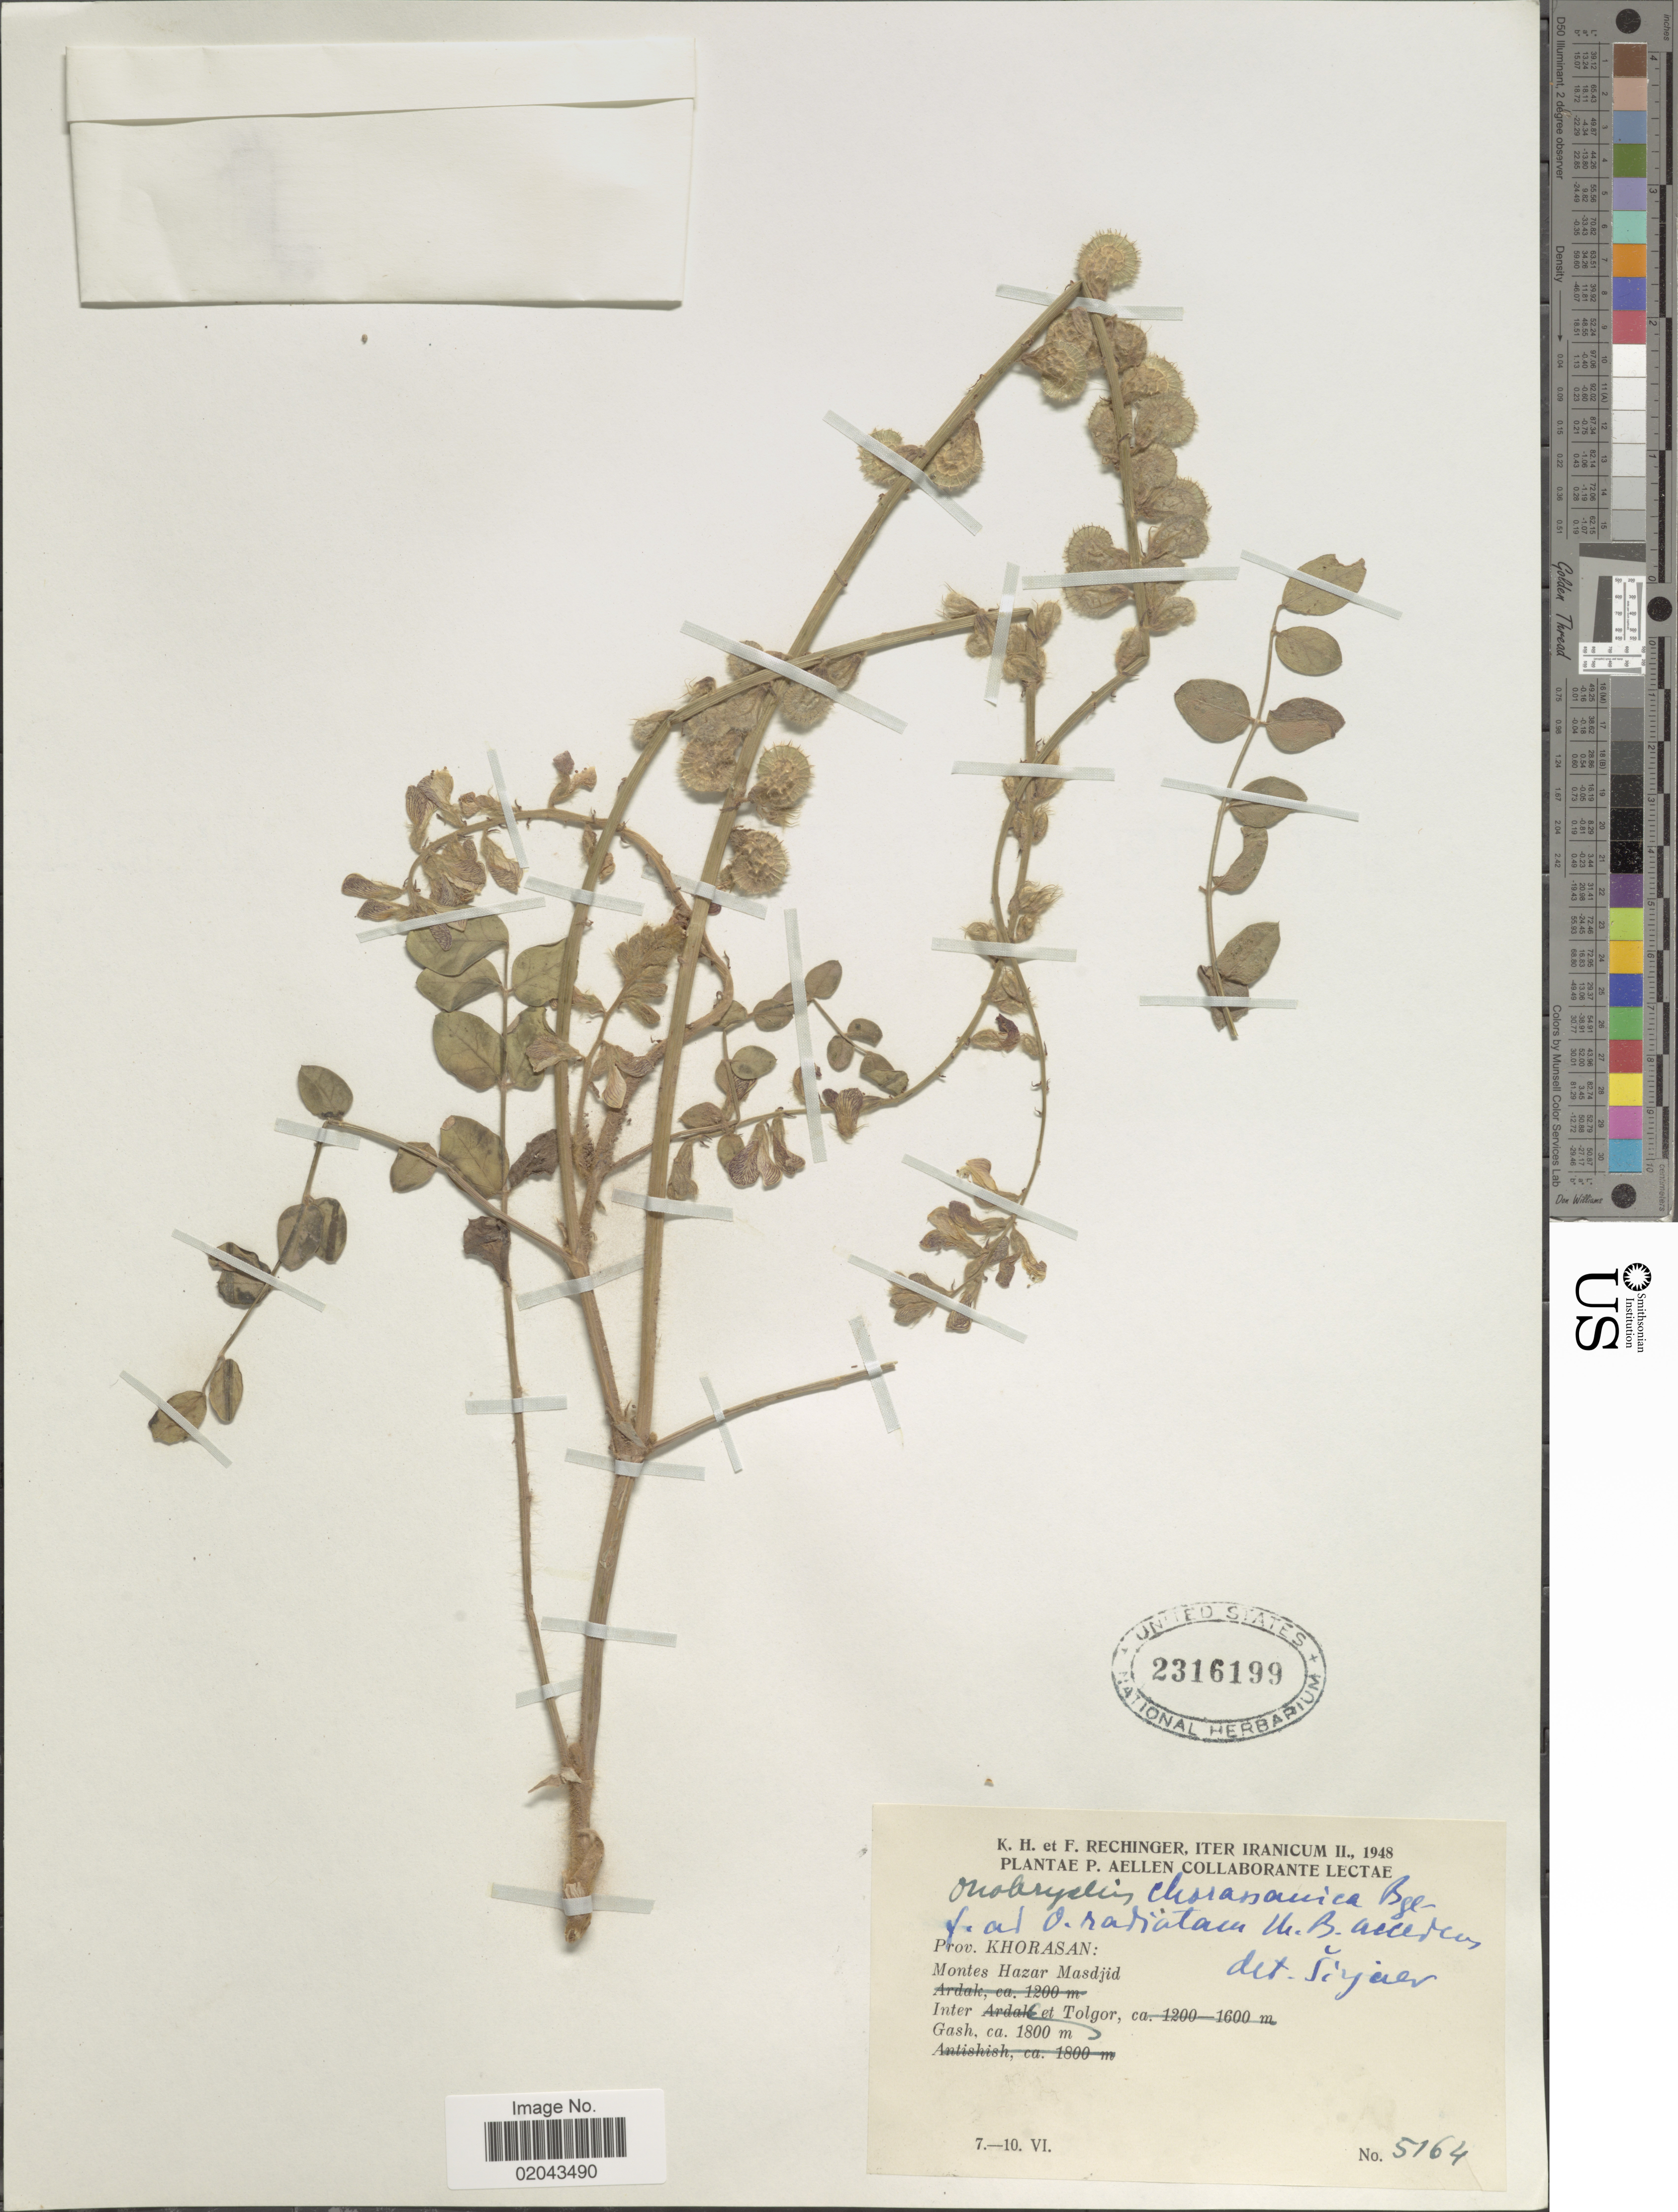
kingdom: Plantae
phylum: Tracheophyta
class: Magnoliopsida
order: Fabales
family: Fabaceae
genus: Onobrychis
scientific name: Onobrychis sp.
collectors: K. H. Rechinger & F. Rechinger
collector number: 5164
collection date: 1948-06-07/1948-06-10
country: Iran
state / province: Khorasan [obsolete]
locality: Prov. Khorasan: Montes Hazar Masdjid, Gash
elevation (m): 1800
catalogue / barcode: US 2316199